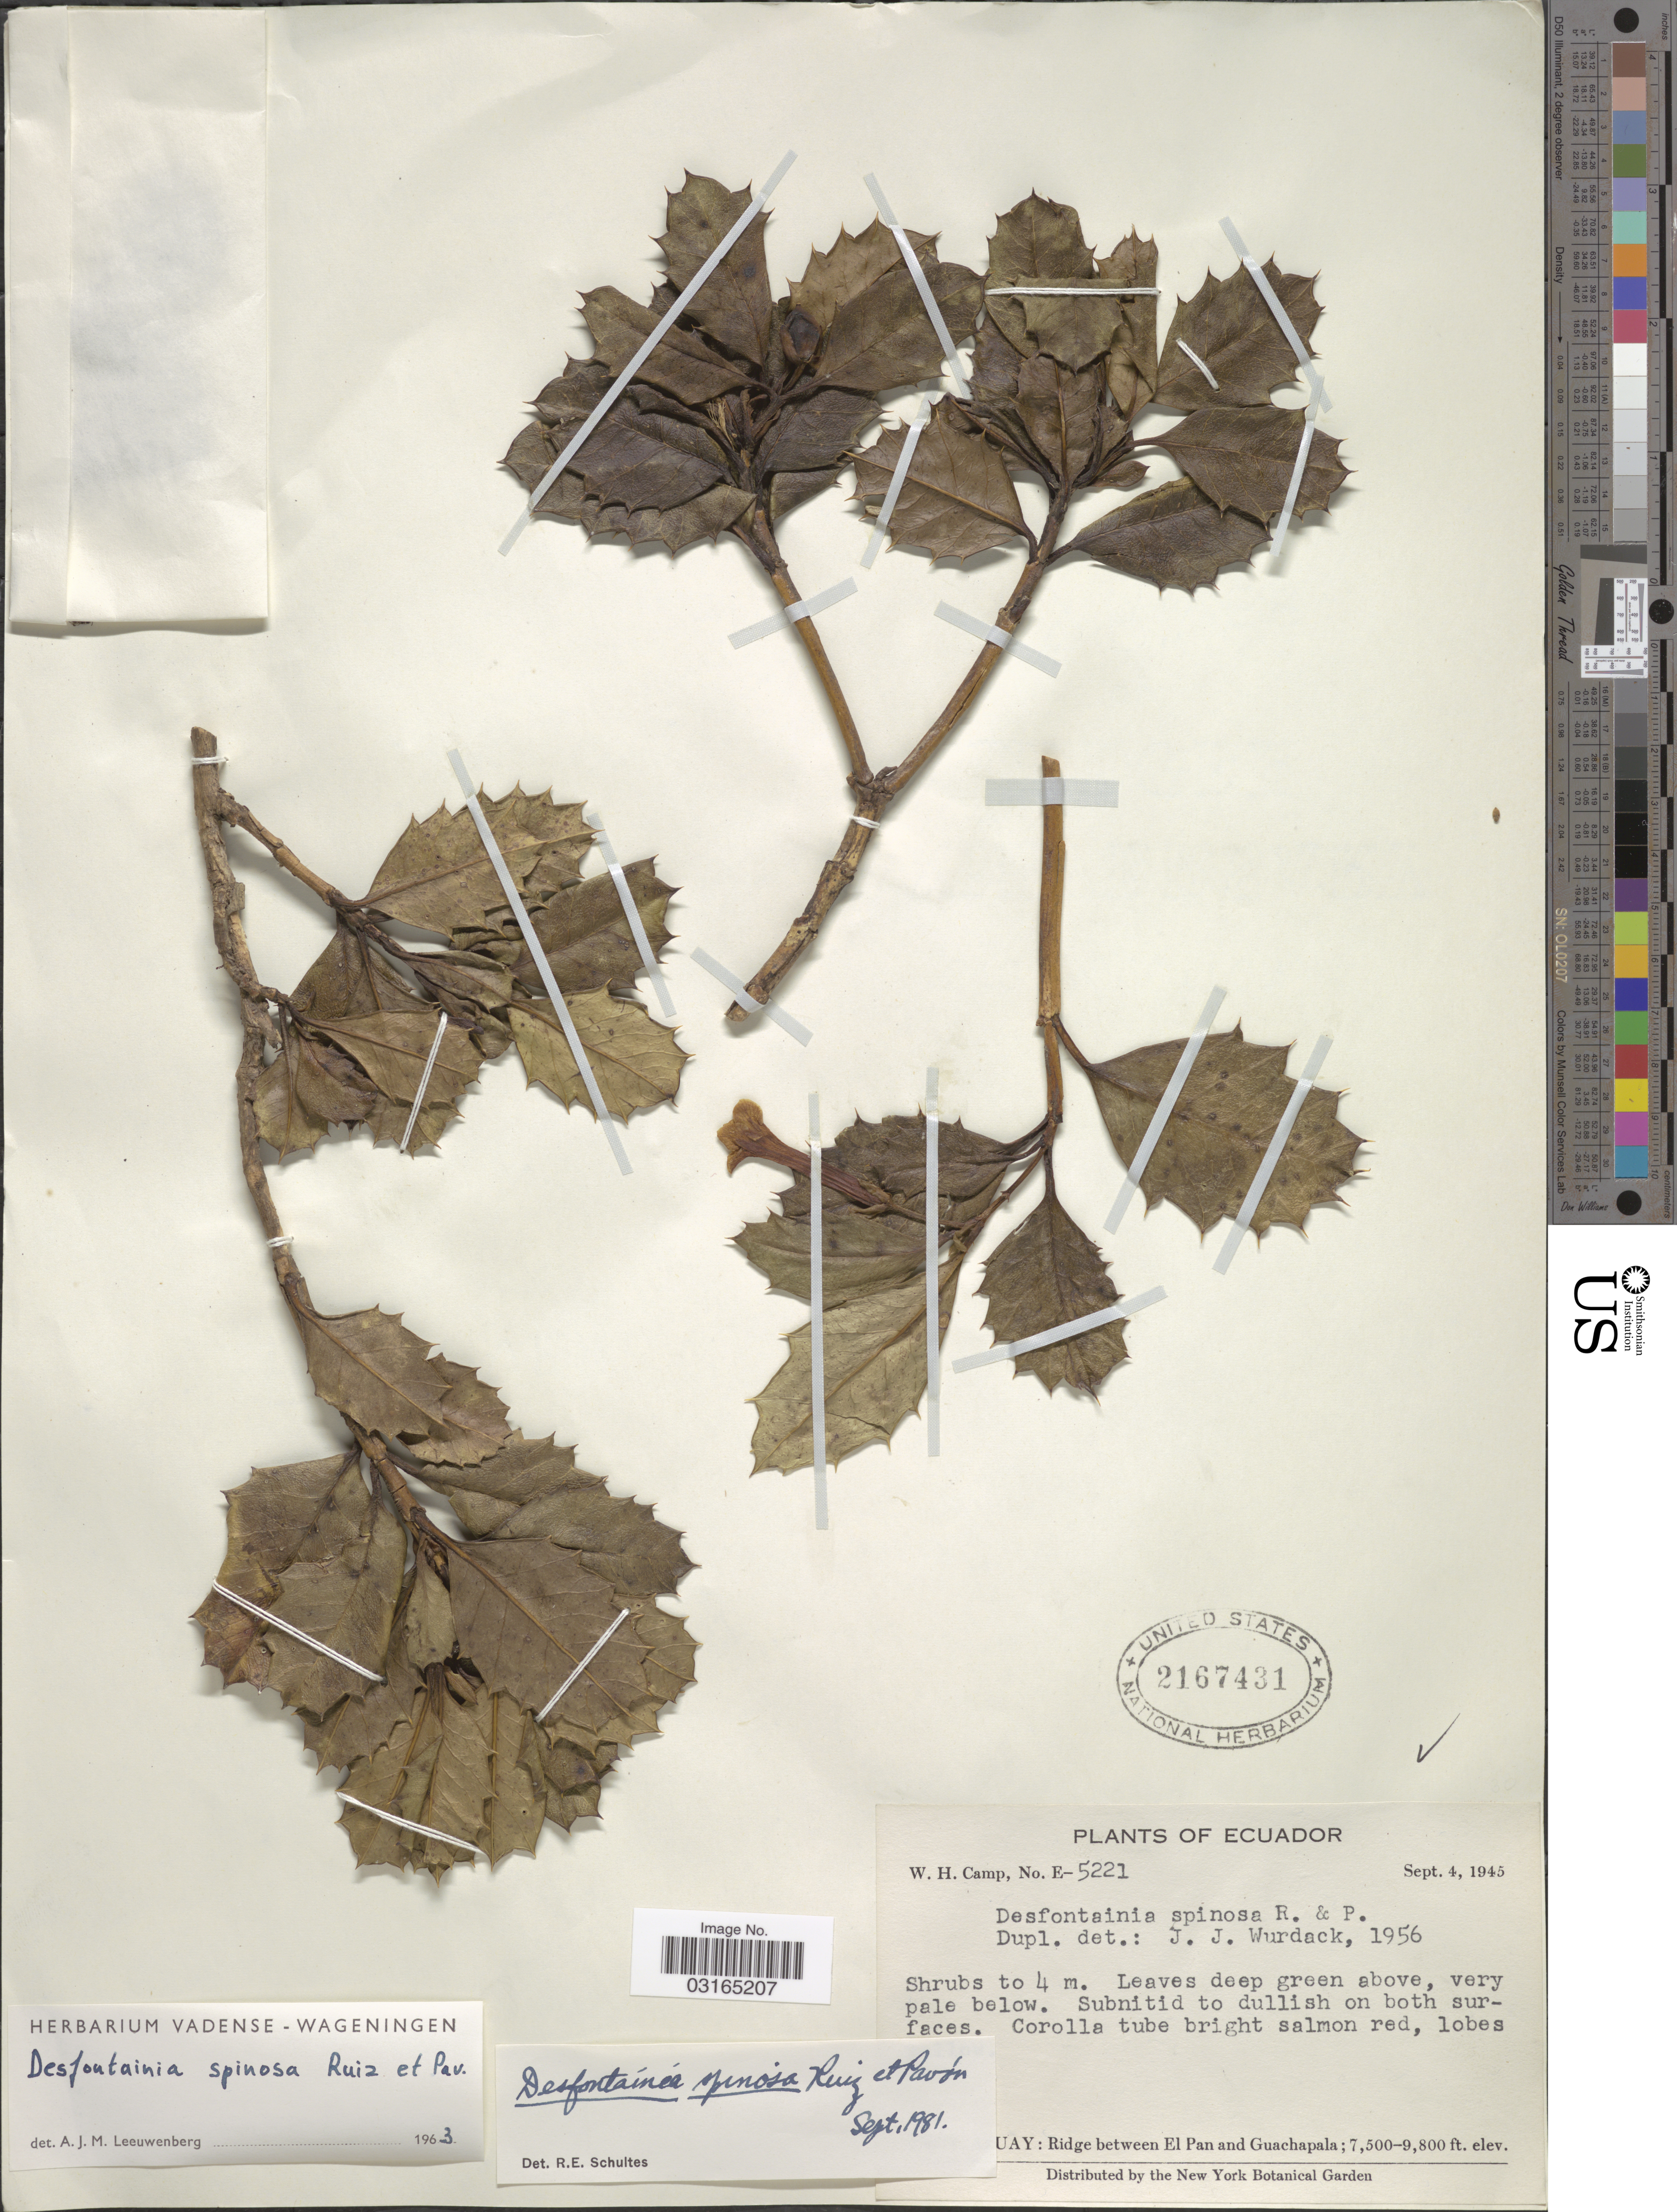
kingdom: Plantae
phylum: Tracheophyta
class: Magnoliopsida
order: Bruniales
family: Columelliaceae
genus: Desfontainia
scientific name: Desfontainia spinosa var. spinosa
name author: Ruiz & Pav.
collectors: W. H. Camp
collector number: E-5221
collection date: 1945-09-04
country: Ecuador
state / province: Azuay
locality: Prov. Azuay: Ridge between El Pan and Guachapala.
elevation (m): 2286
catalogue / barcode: US 2167431